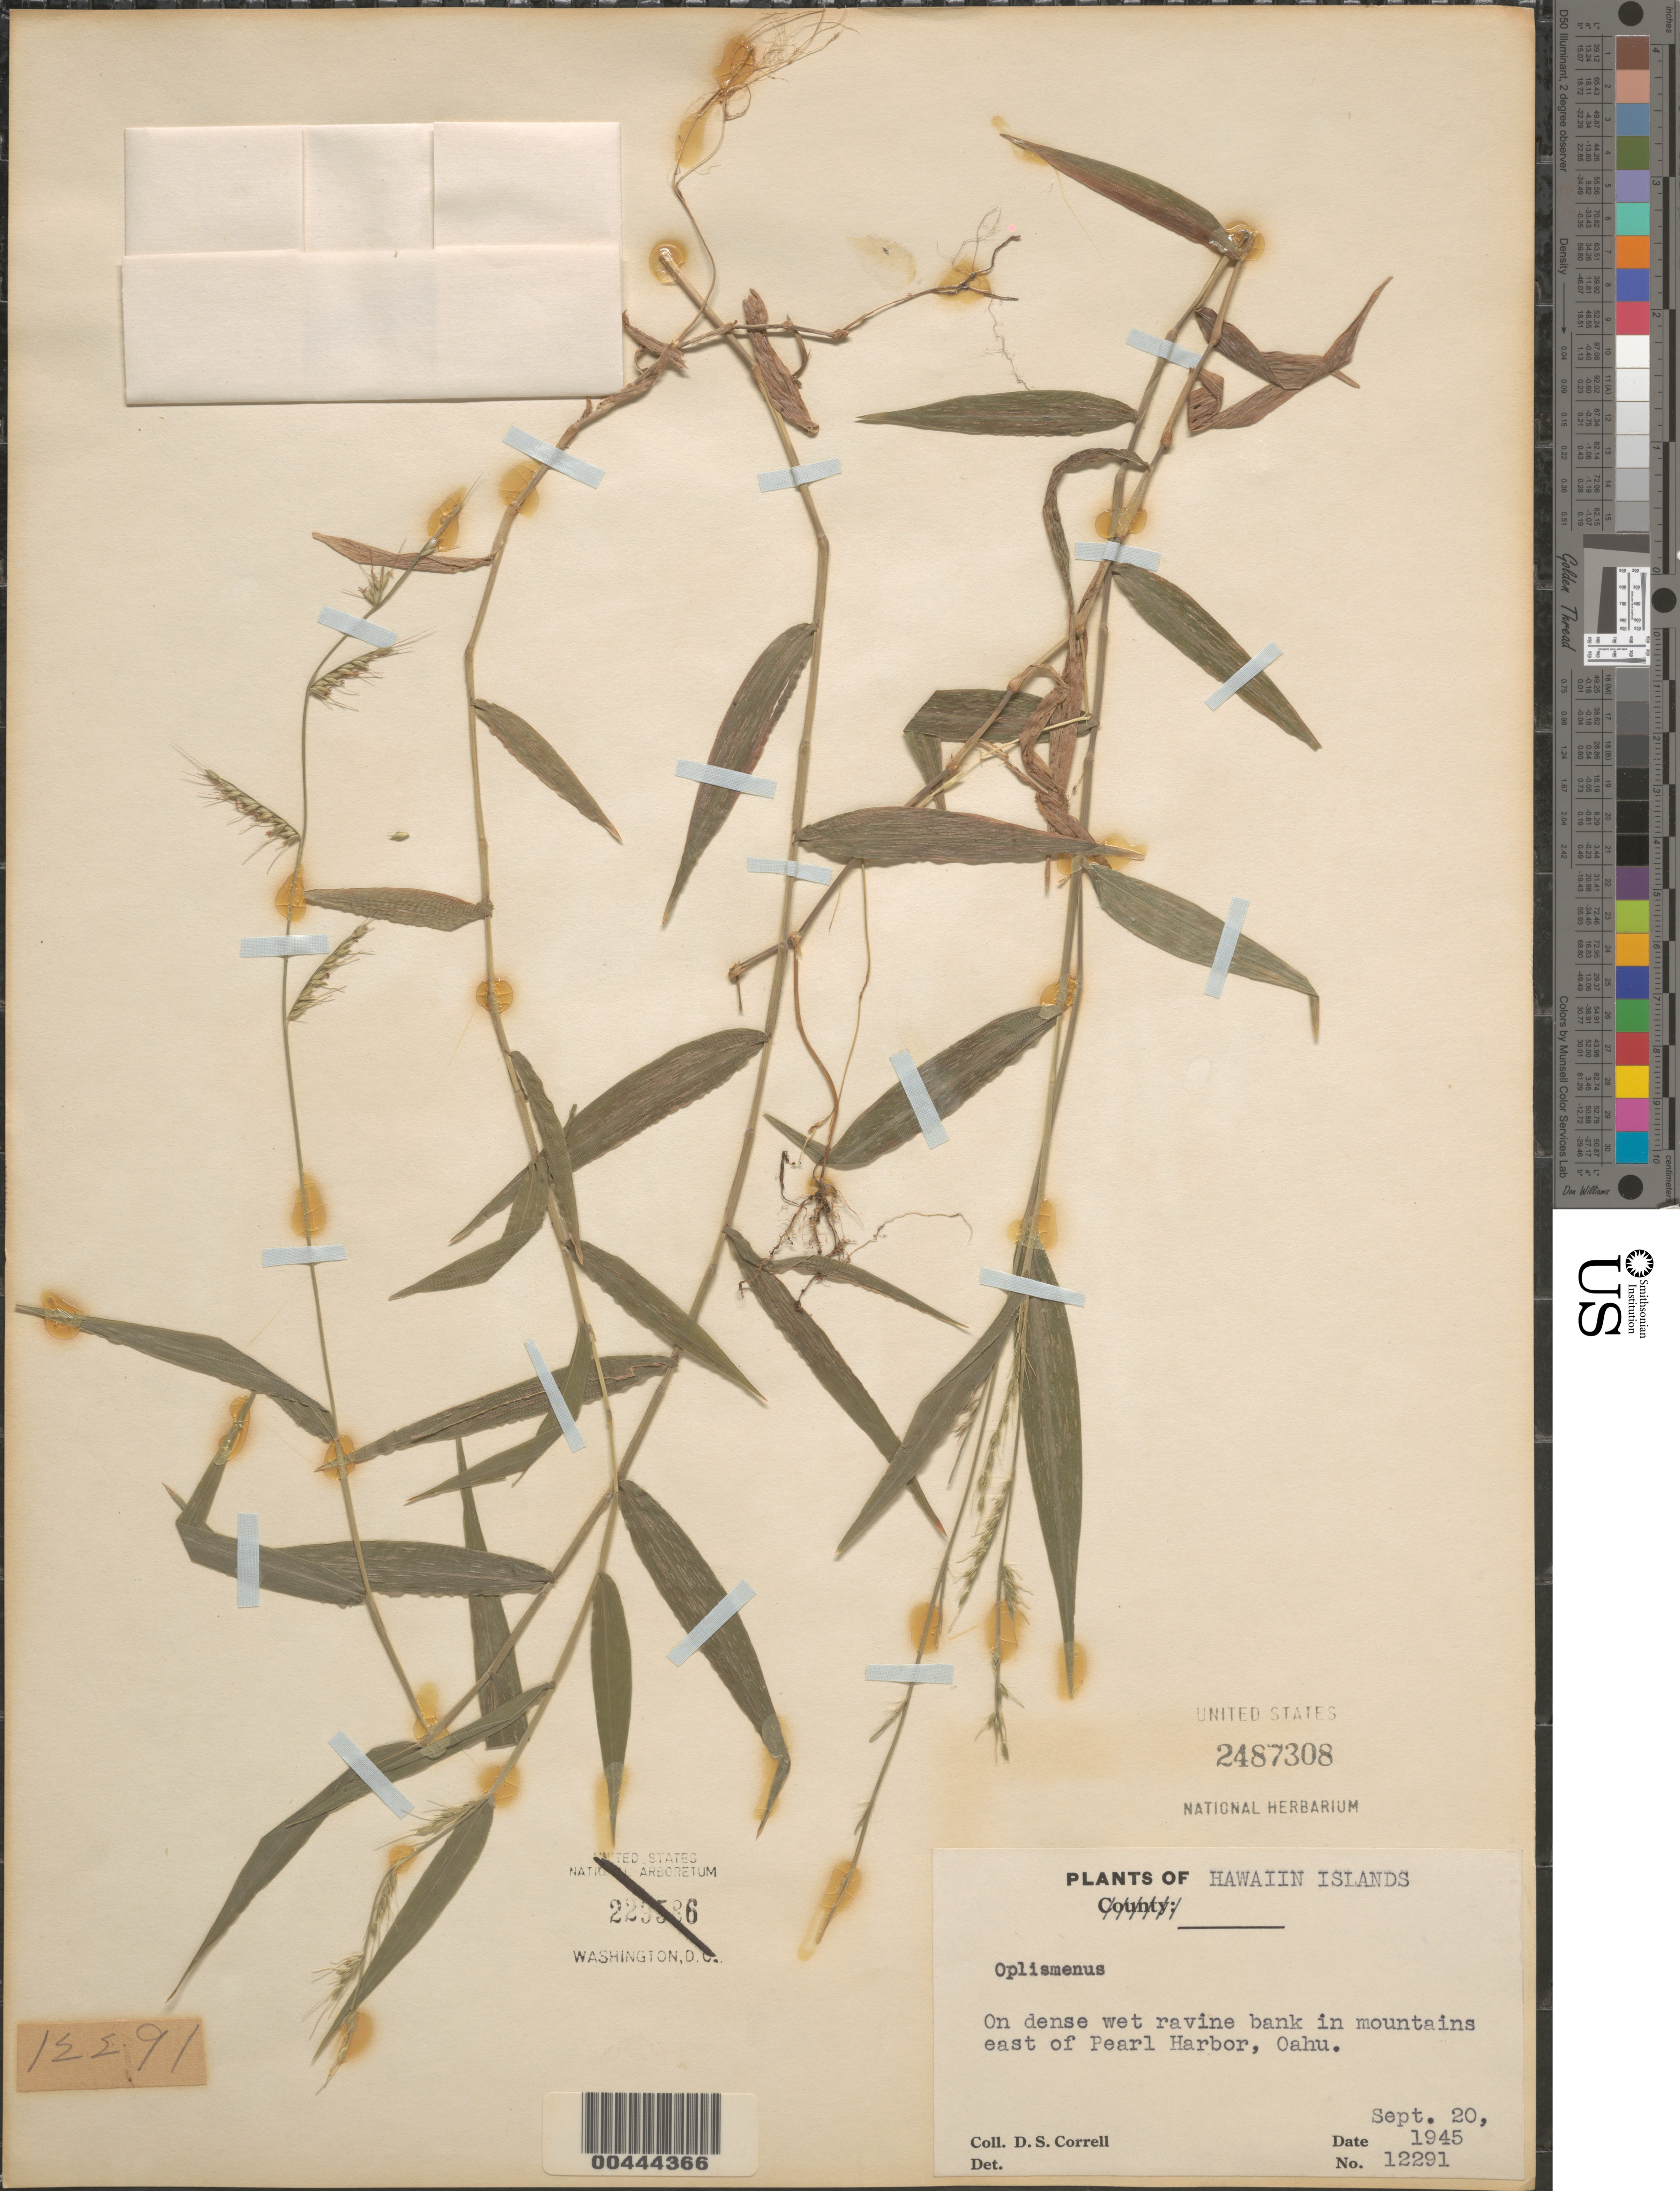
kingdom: Plantae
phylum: Tracheophyta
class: Liliopsida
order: Poales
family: Poaceae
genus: Oplismenus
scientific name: Oplismenus compositus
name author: (L.) P. Beauv.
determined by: Faccenda, K.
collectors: D. S. Correll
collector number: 12291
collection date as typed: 20 Sep 1945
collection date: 1945-09-20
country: United States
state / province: Hawaii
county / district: Honolulu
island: Oahu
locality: In mountains east of Pearl Harbor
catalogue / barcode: US 2487308